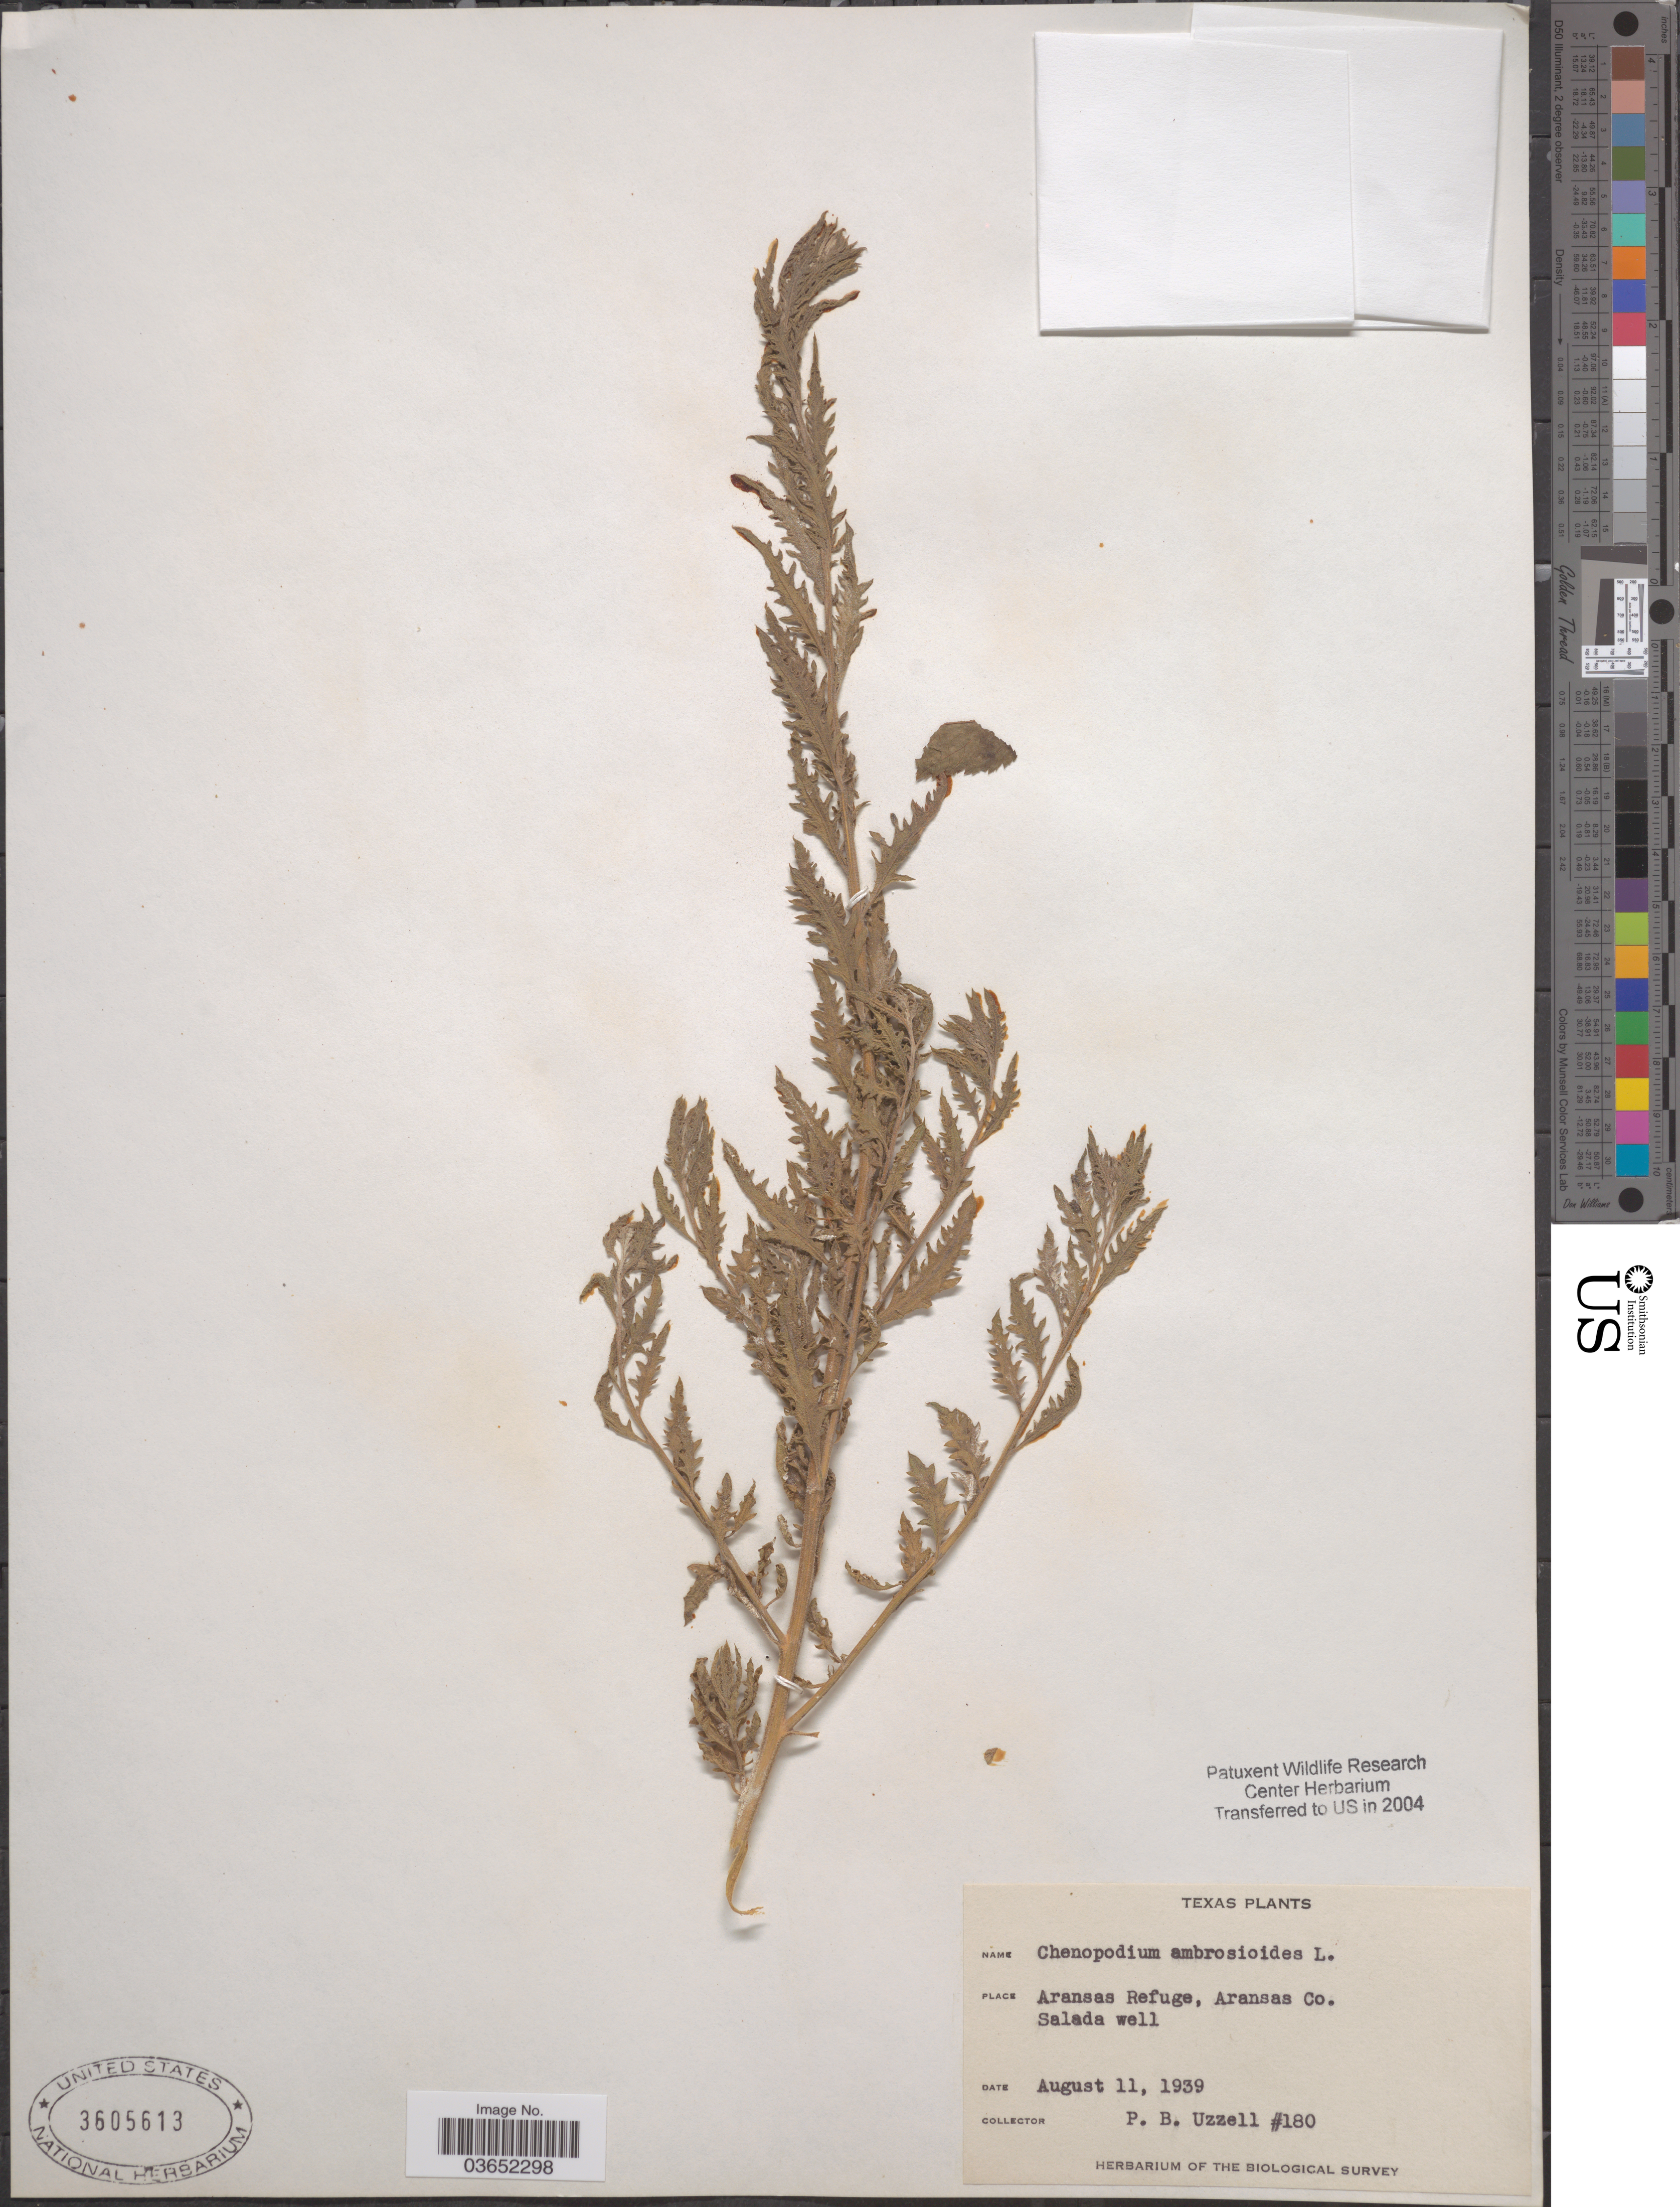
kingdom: Plantae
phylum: Tracheophyta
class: Magnoliopsida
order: Caryophyllales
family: Amaranthaceae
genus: Chenopodium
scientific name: Chenopodium ambrosioides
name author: L.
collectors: P. Uzzell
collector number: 180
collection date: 1939-08-11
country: United States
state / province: Texas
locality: Aransas Refuge, Aransas Co. Salada well.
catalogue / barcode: US 3605613